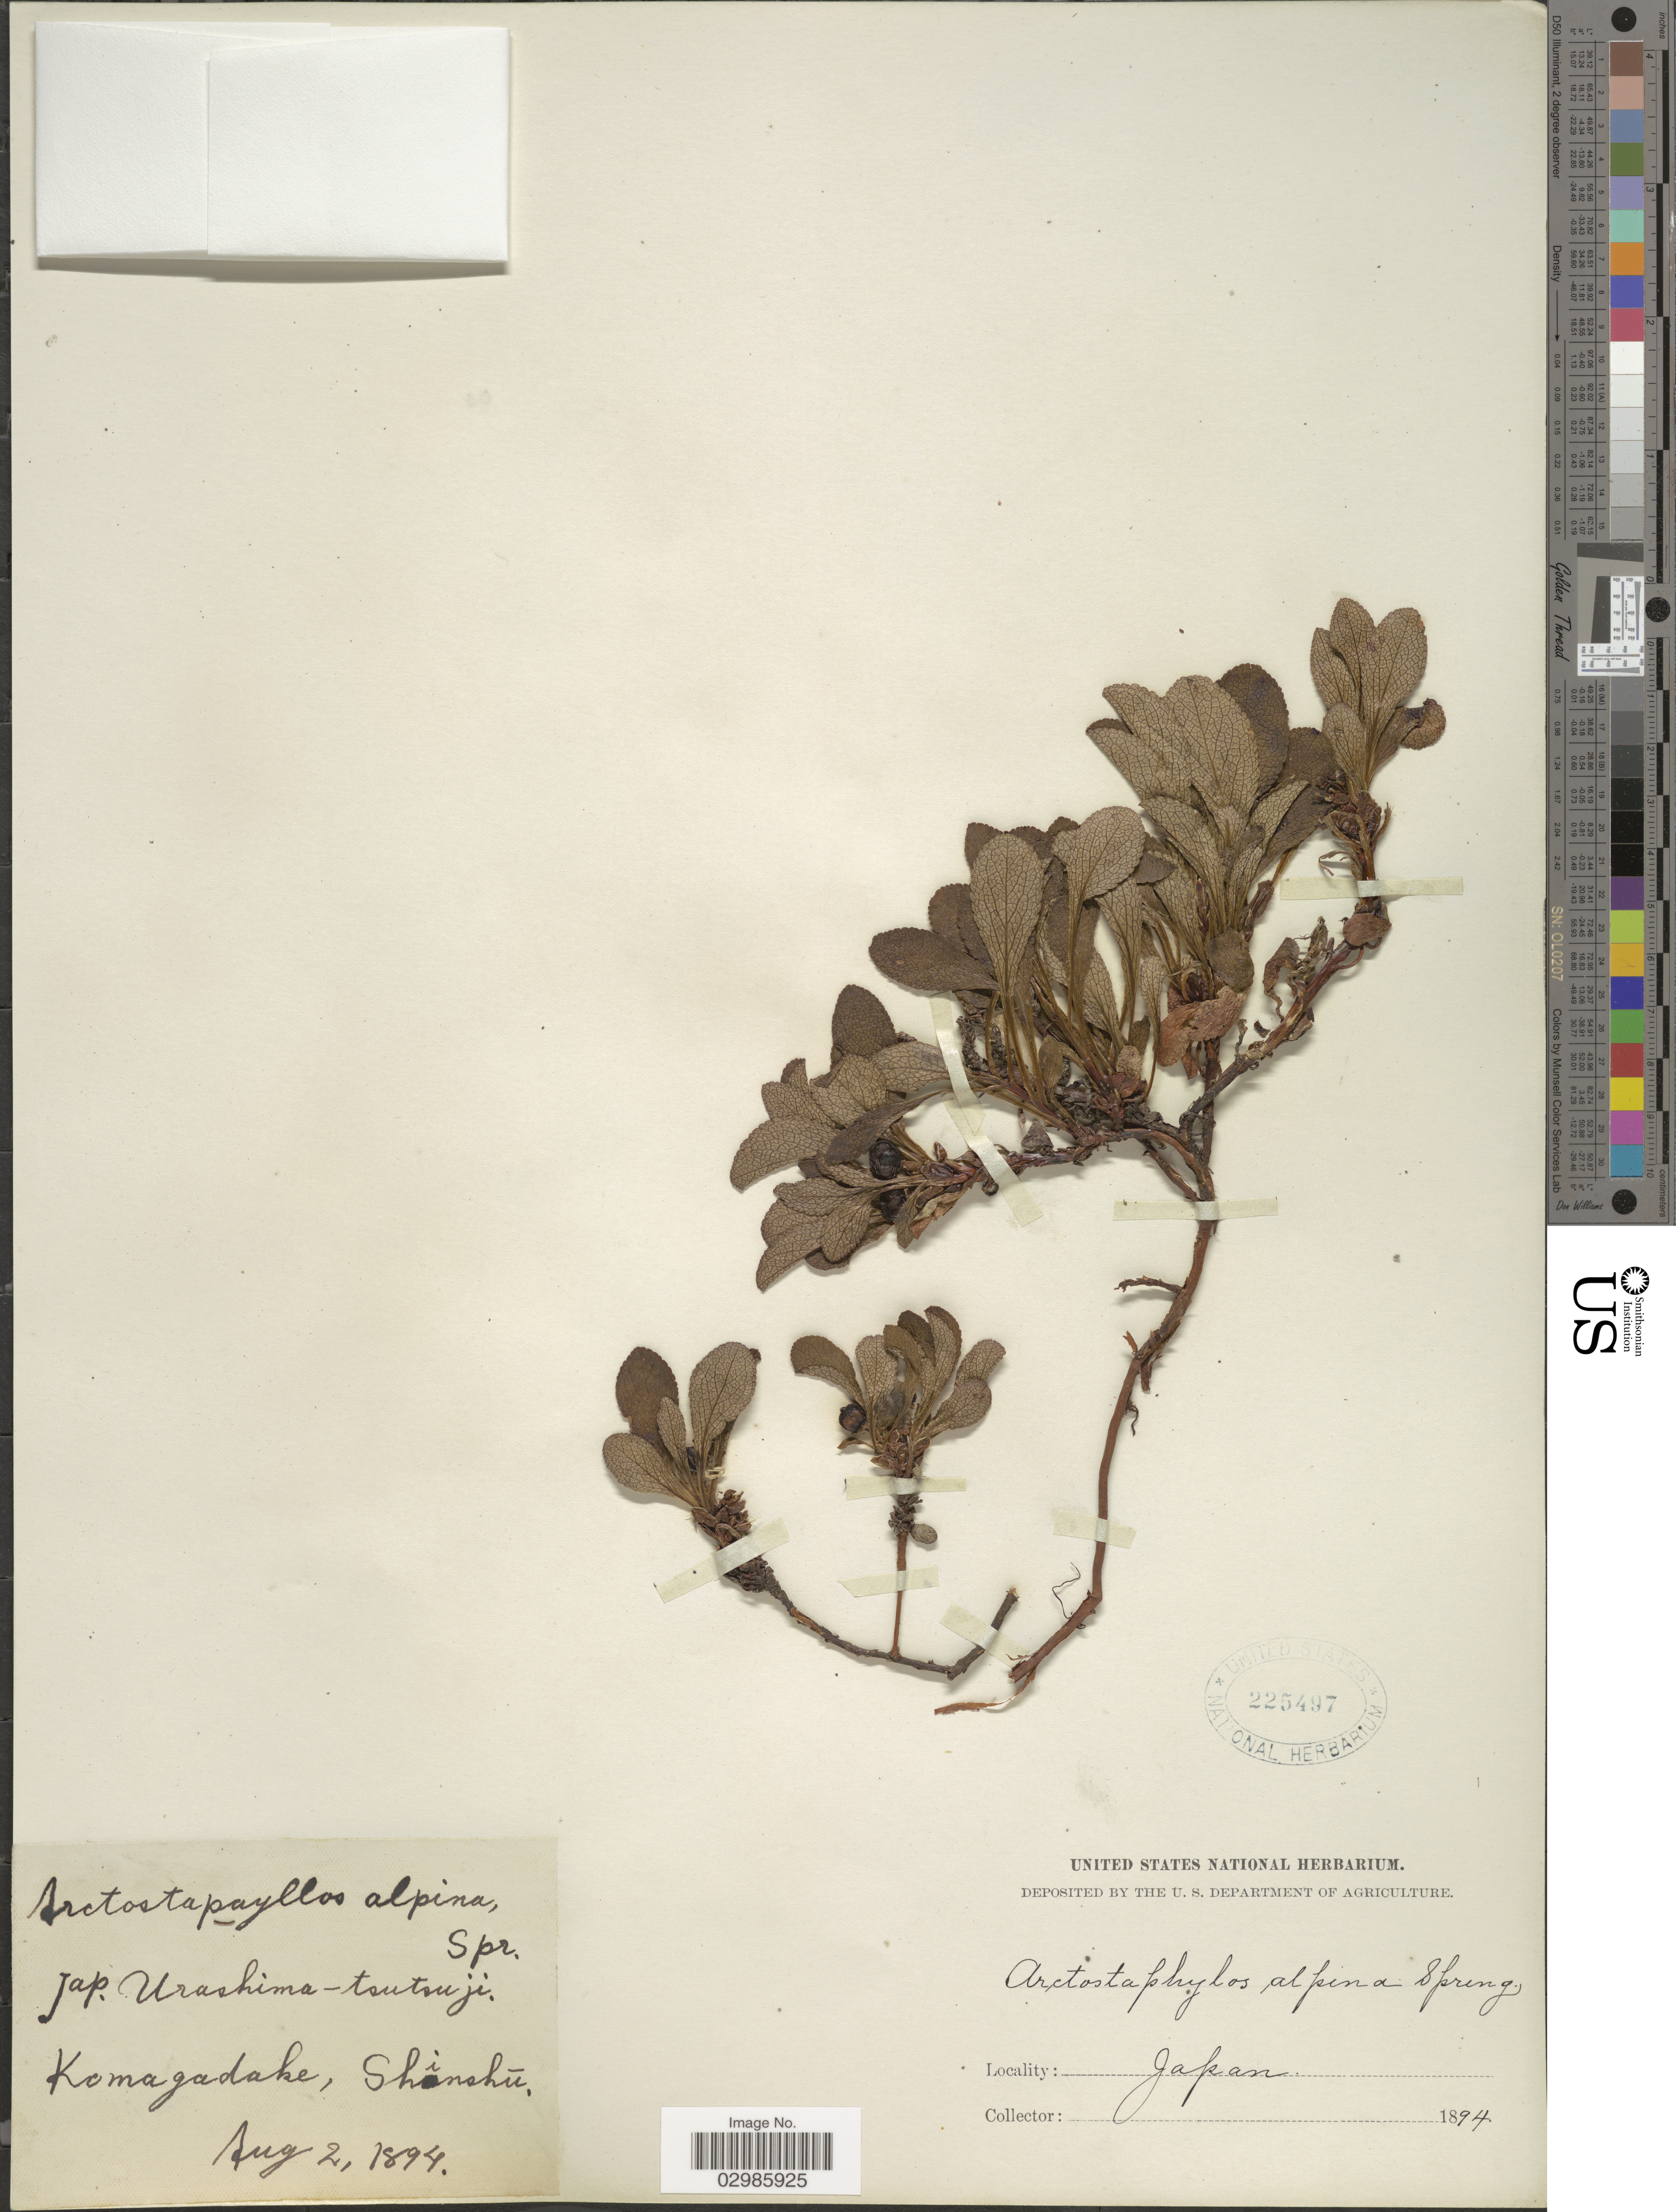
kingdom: Plantae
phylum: Tracheophyta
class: Magnoliopsida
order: Ericales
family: Ericaceae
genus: Arctous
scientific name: Arctous alpina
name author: (L.) Nied.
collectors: ex herb. United States National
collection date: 1894-08-02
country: Japan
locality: Komagadake, Shinshü.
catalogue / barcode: US 225497